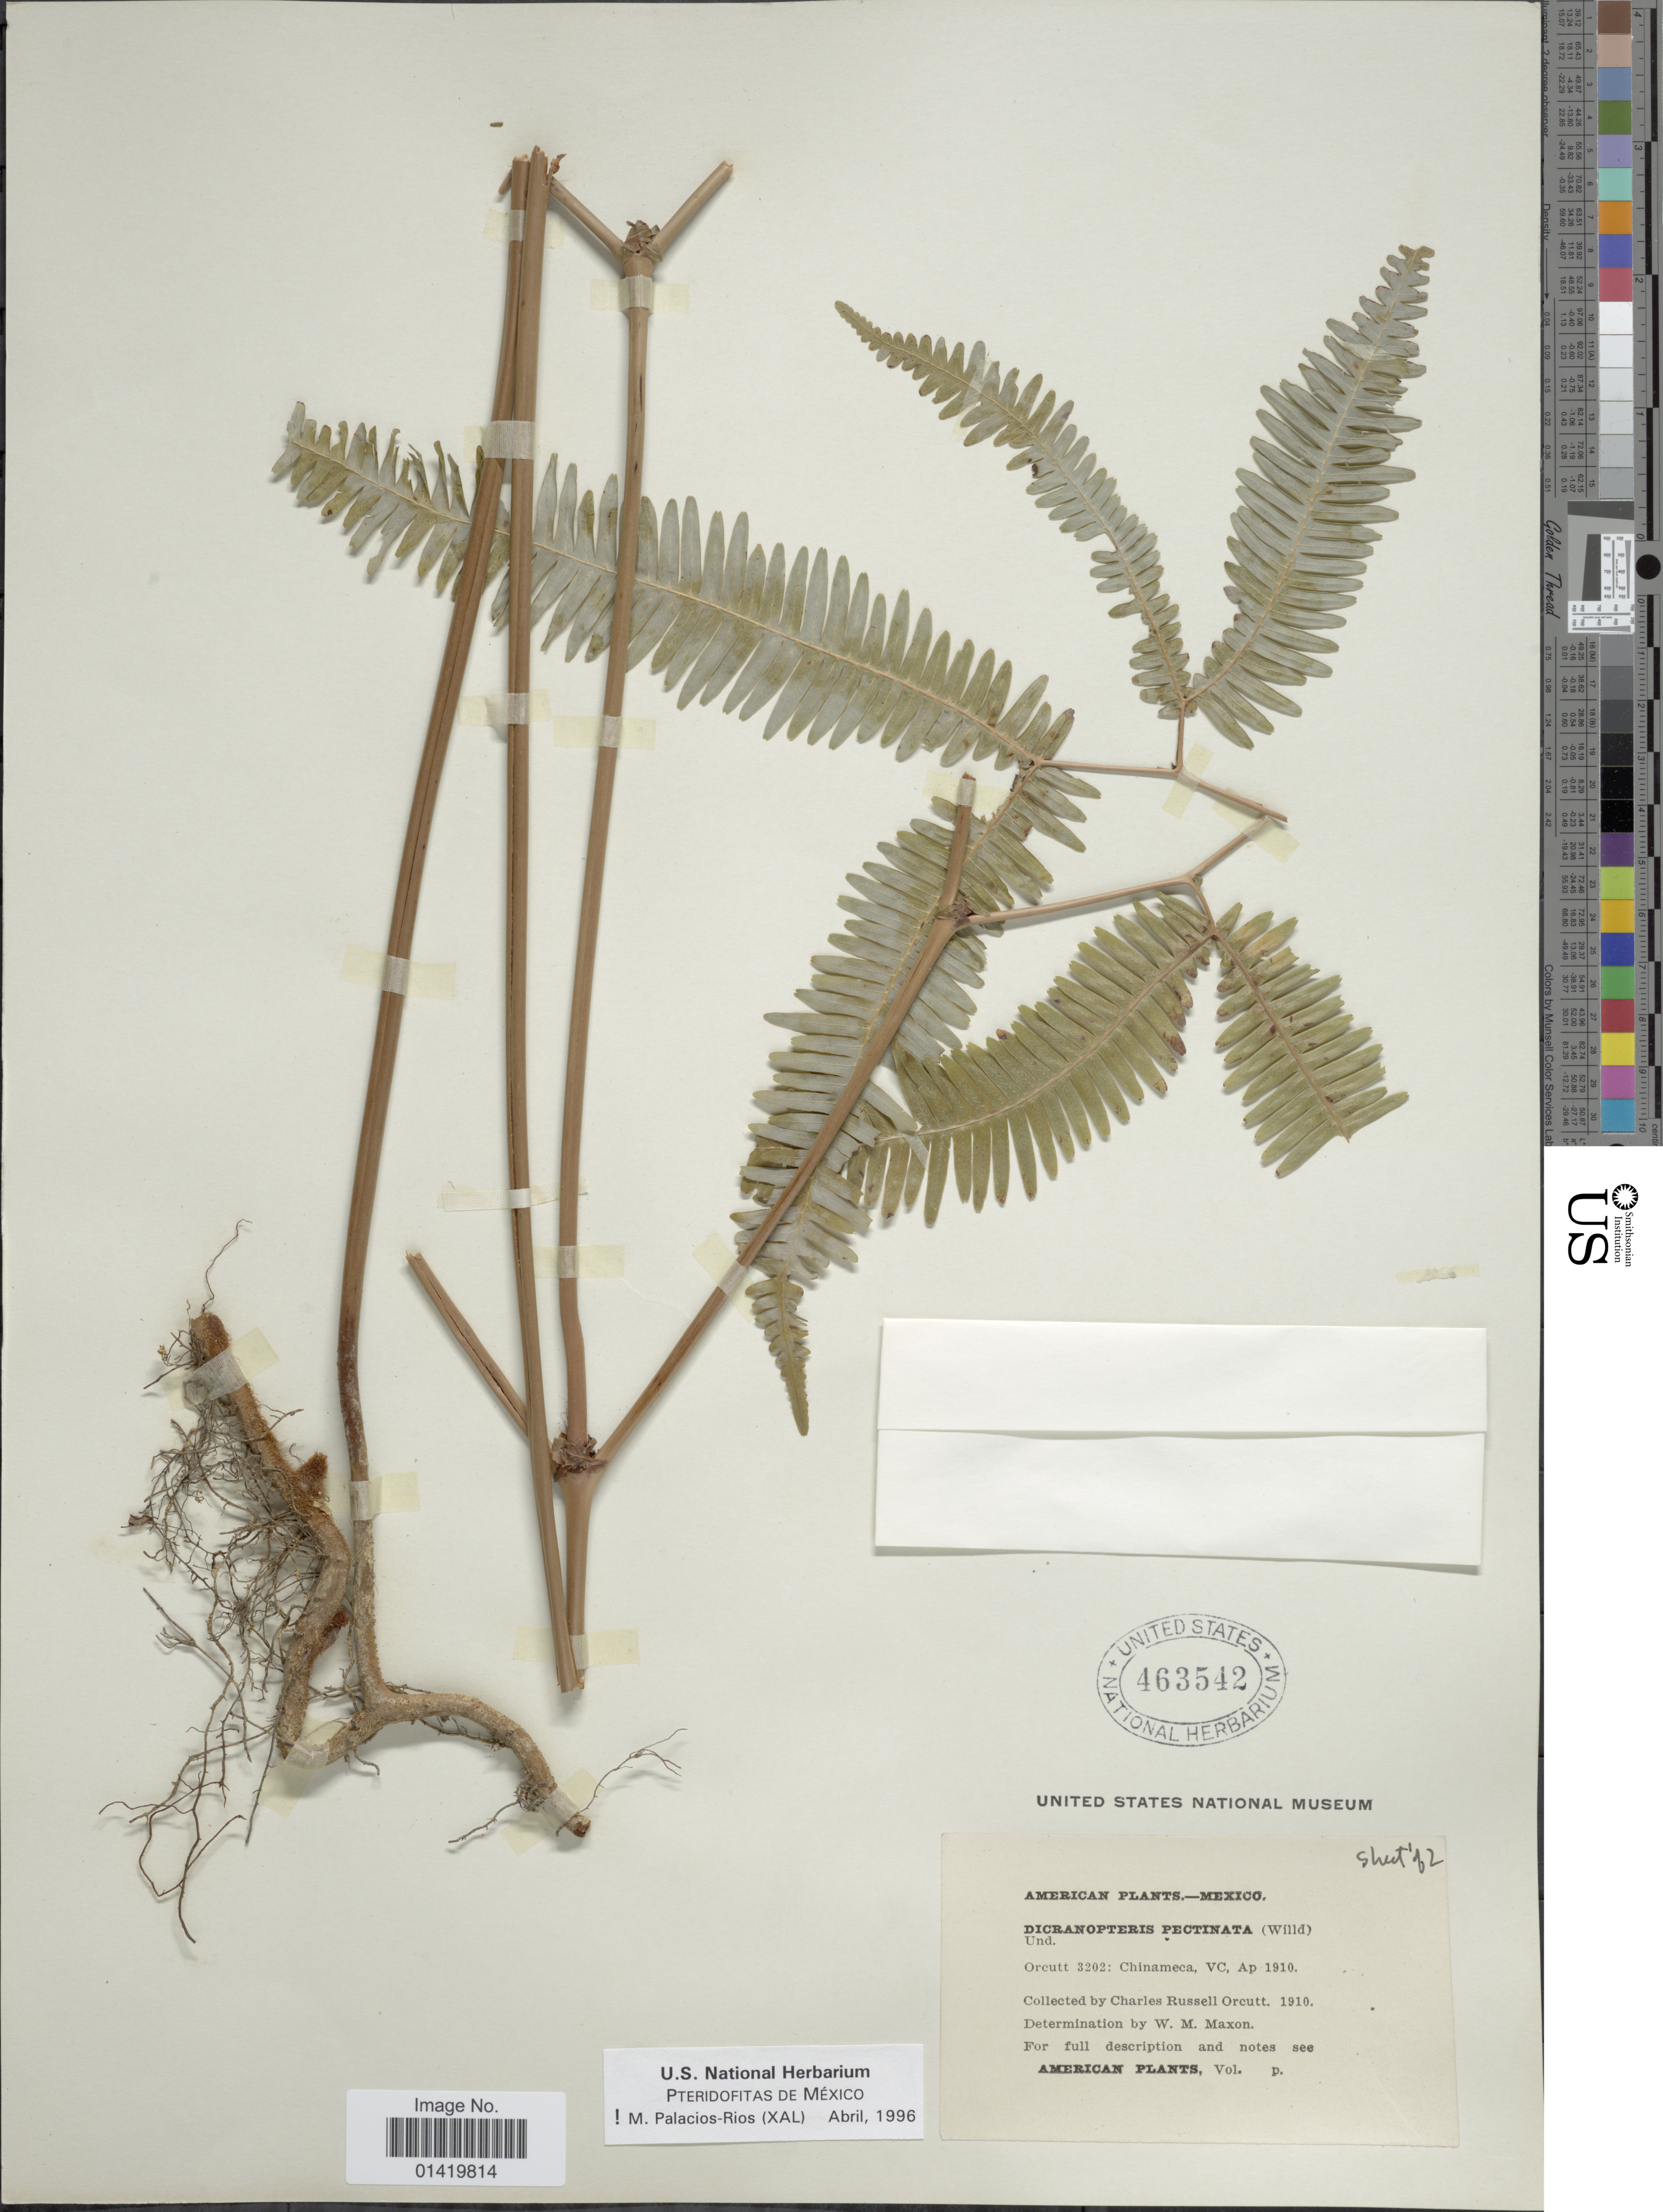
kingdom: Plantae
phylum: Tracheophyta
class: Polypodiopsida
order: Gleicheniales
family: Gleicheniaceae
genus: Gleichenella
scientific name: Gleichenella pectinata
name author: (Willd.) Ching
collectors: C. R. Orcutt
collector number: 3202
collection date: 1910-04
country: Mexico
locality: American plants, Chinameca, VC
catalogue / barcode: US 463542